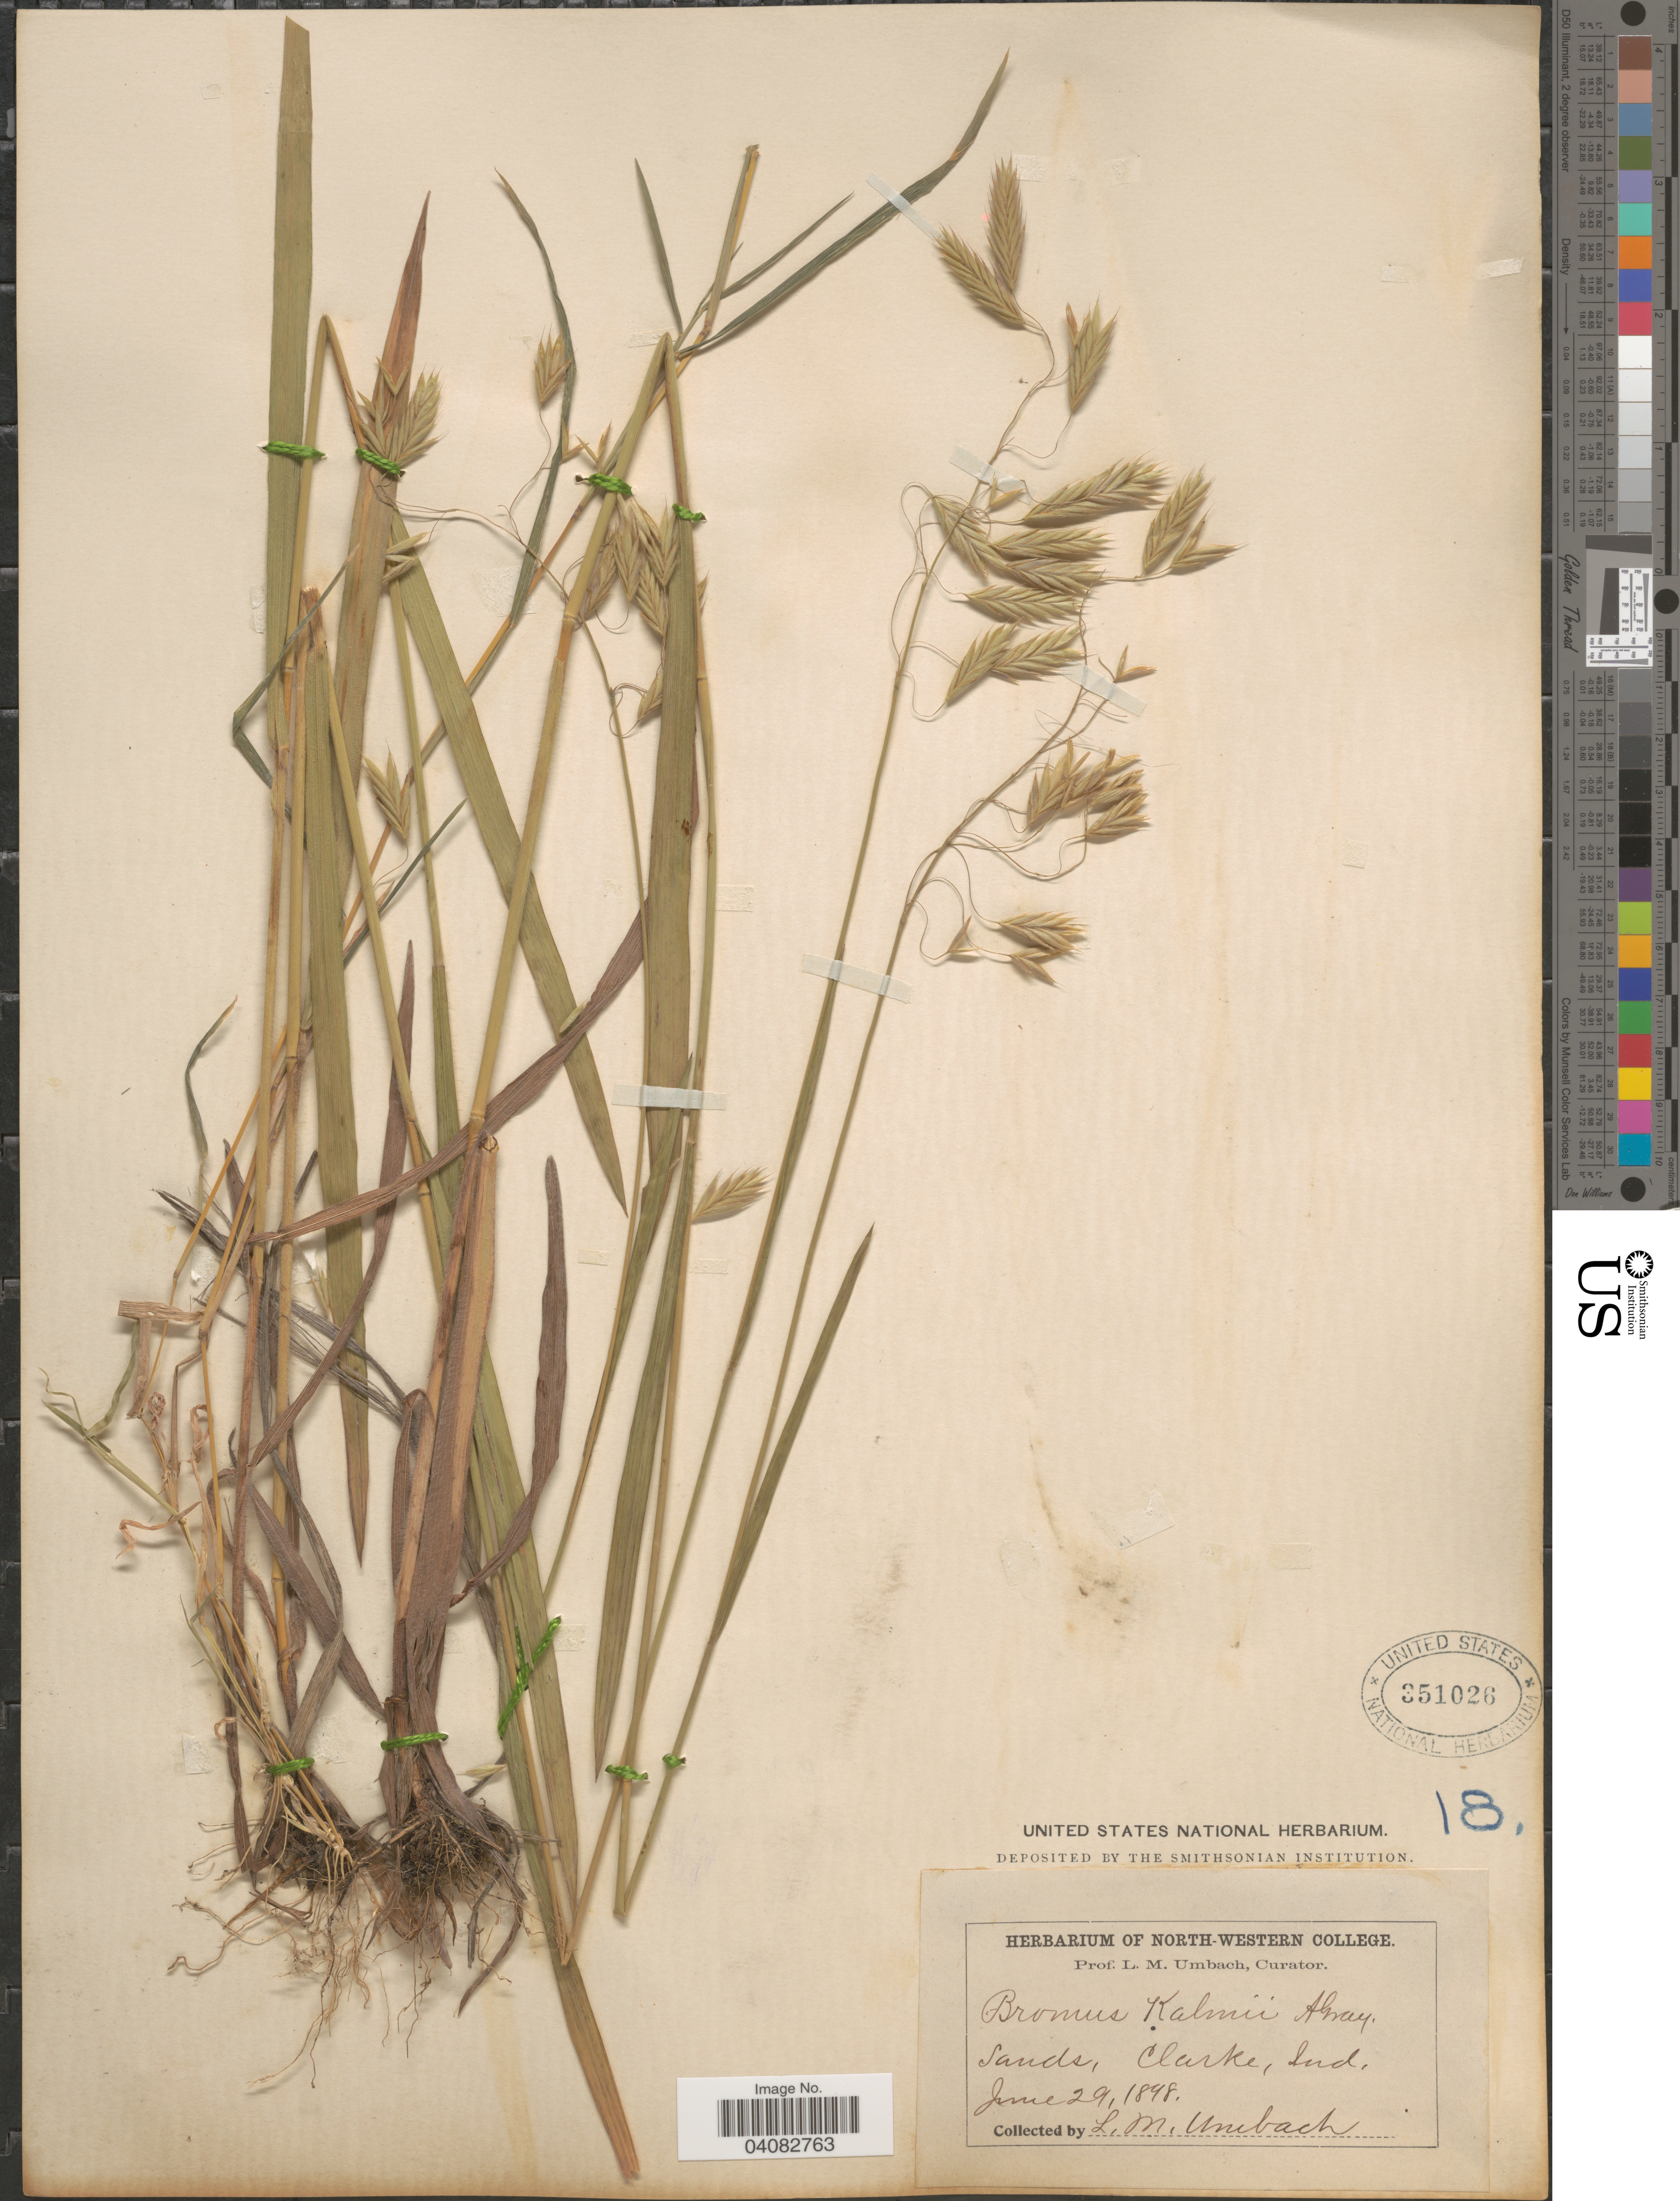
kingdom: Plantae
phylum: Tracheophyta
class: Liliopsida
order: Poales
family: Poaceae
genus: Bromus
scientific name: Bromus kalmii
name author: A. Gray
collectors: L. M. Umbach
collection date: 1898-06-29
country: United States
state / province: Indiana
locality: Sands, Clarke.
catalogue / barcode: US 351026